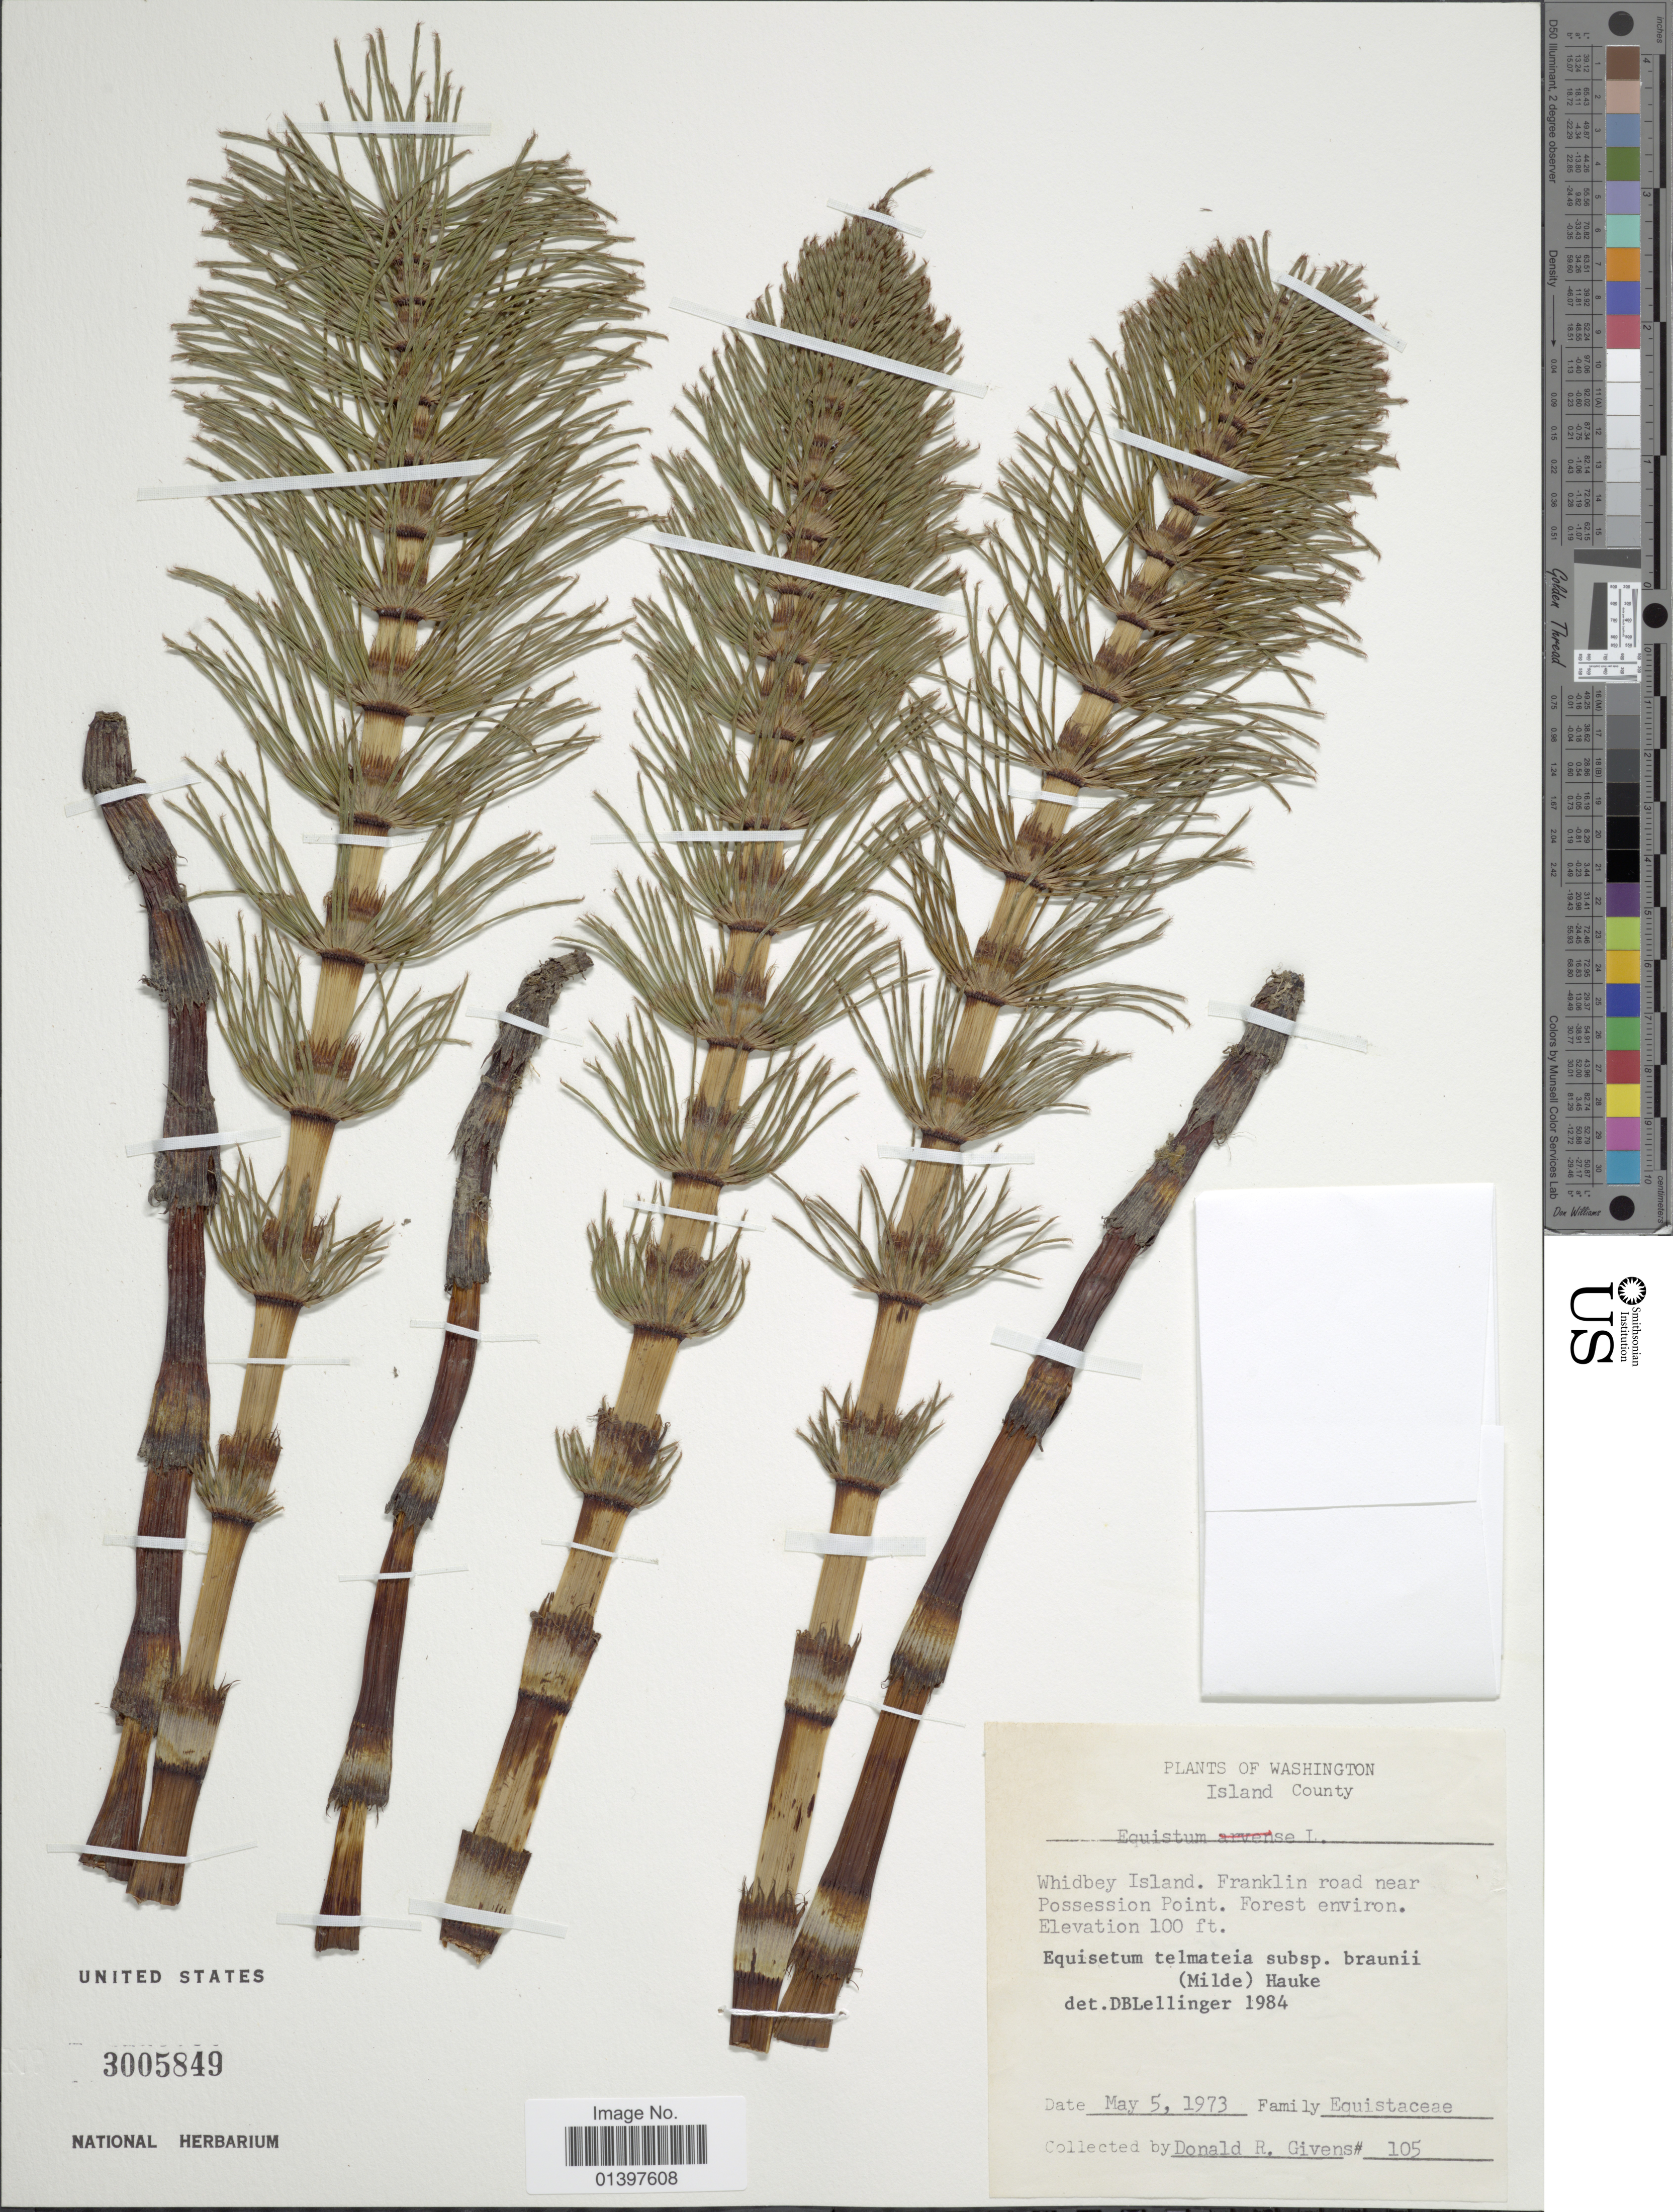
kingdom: Plantae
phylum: Tracheophyta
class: Polypodiopsida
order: Equisetales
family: Equisetaceae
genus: Equisetum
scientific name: Equisetum telmateia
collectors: D. Givens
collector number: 105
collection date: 1973-05-05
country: United States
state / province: Washington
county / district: Island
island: Whidbey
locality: Island County, Whidbey Island, Franklin road near Possession Point, forest environ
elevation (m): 30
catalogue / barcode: US 3005849